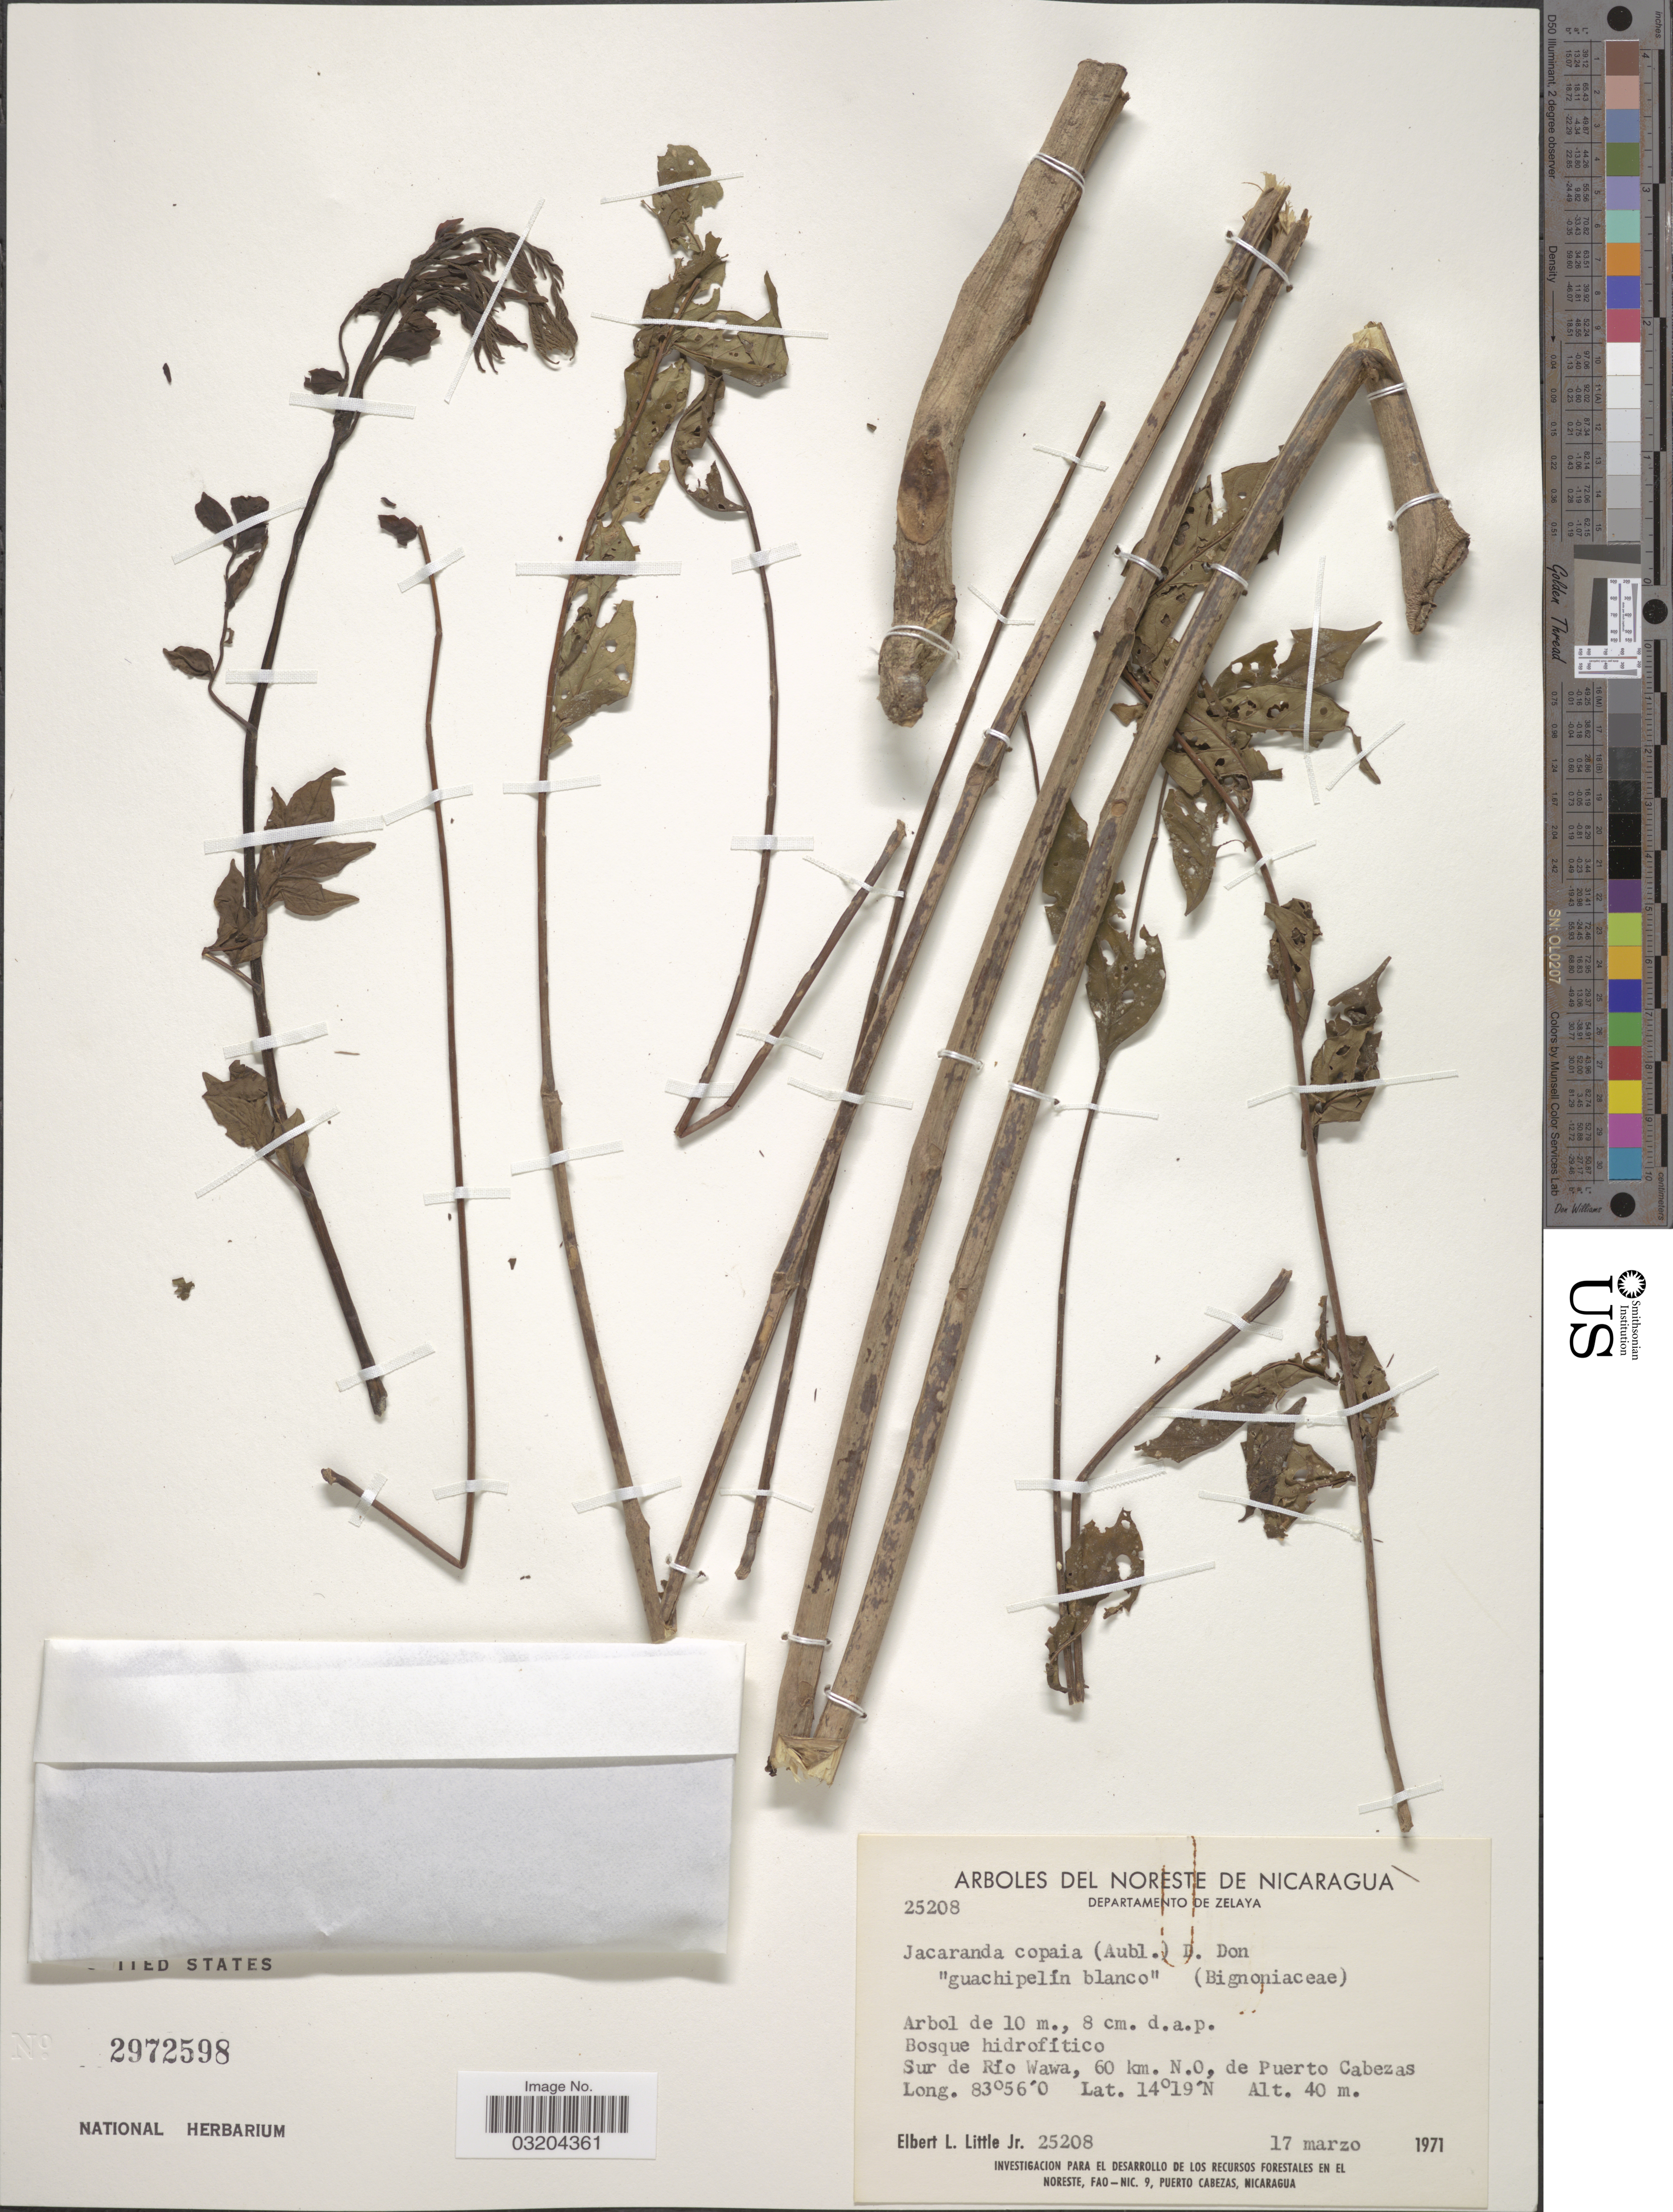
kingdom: Plantae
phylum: Tracheophyta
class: Magnoliopsida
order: Lamiales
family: Bignoniaceae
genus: Jacaranda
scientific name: Jacaranda copaia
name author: (Aubl.) D. Don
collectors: E. L. Little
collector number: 25208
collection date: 1971-03-17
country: Nicaragua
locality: Noreste de Nicaragua. Departamento de Zelaya. Sur de Río Wawa, 60 km. N. O. de Puerto Cabezas.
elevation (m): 40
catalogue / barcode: US 2972598